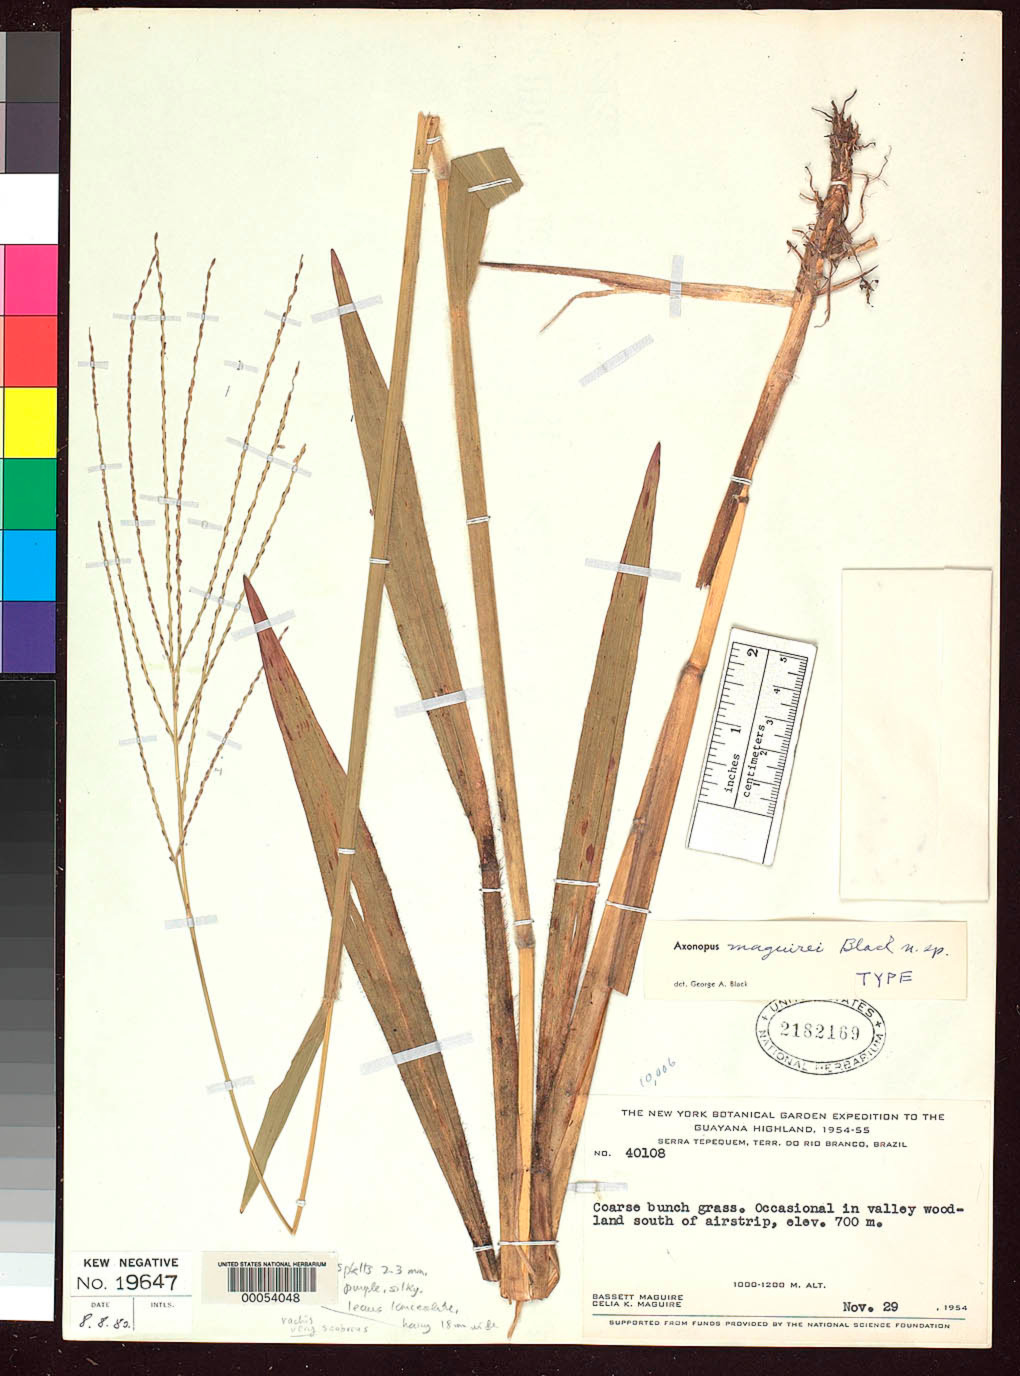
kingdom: Plantae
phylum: Tracheophyta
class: Liliopsida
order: Poales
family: Poaceae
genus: Axonopus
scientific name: Axonopus maguirei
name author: G.A. Black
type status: Holotype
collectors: B. Maguire & C. K. Maguire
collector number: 40108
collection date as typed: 29 Nov 1954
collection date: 1954-11-29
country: Brazil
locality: Rio Branco, Serra Tepequem.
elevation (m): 700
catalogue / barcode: US 2182169